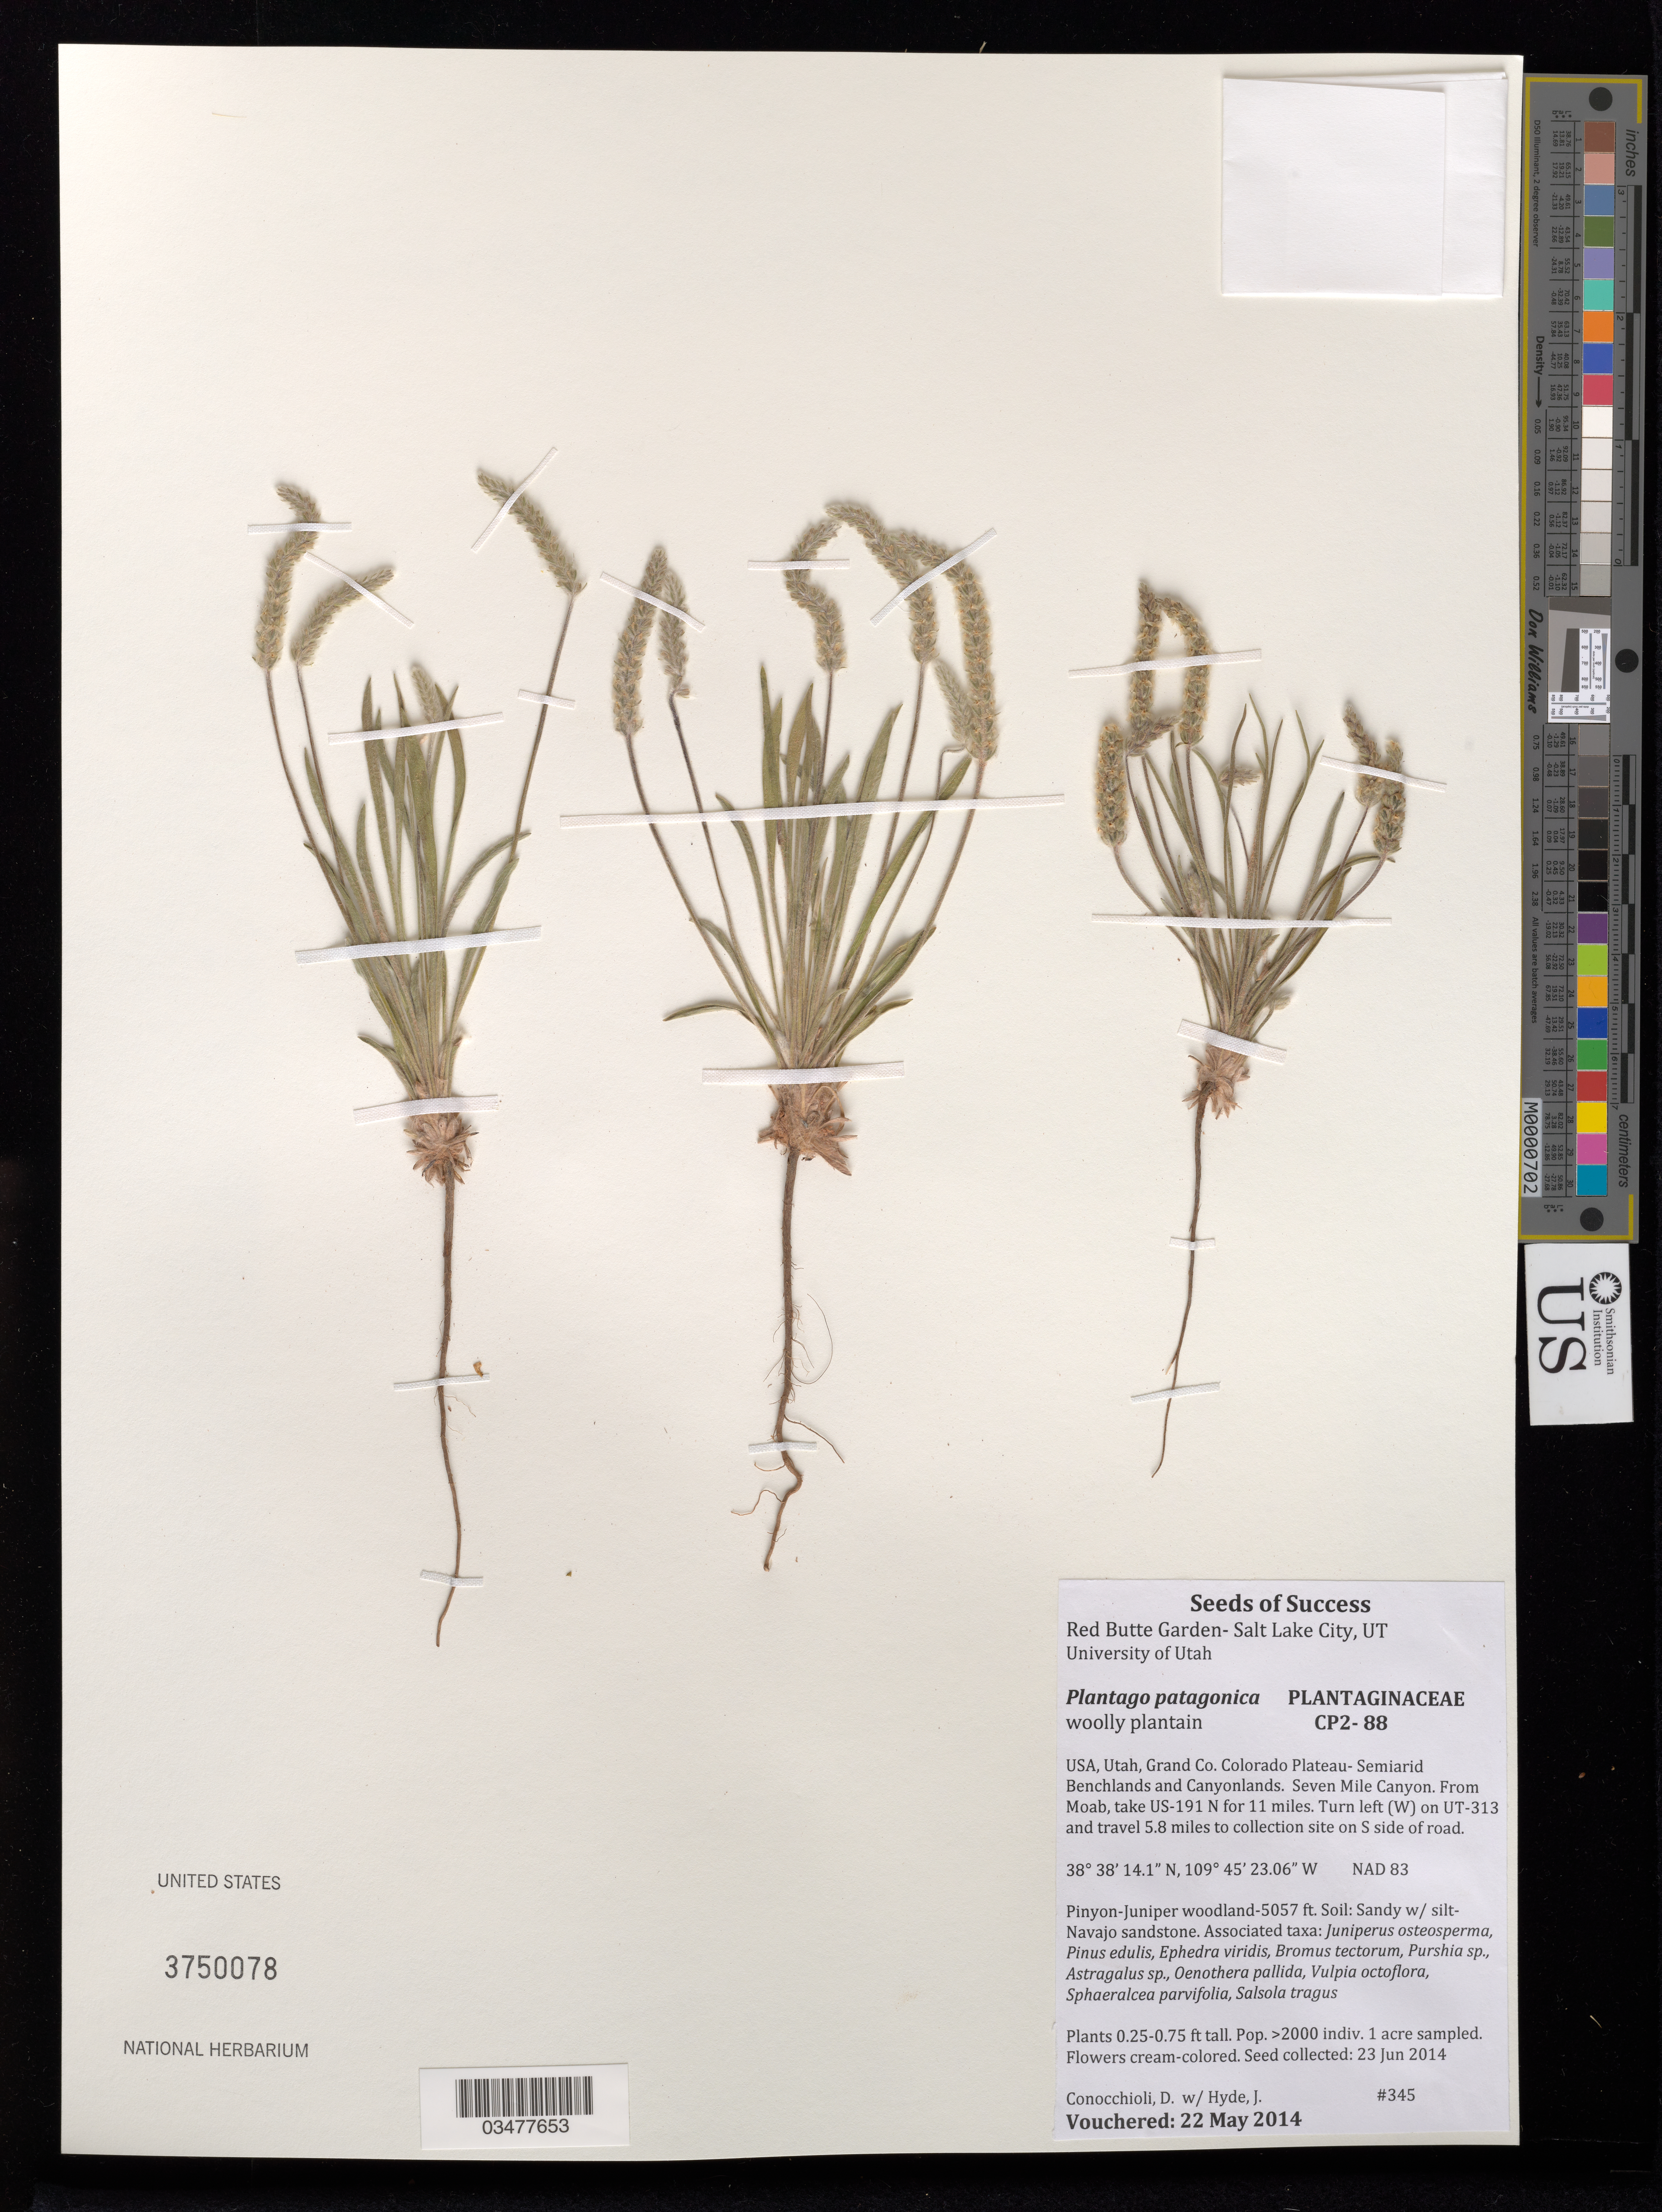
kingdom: Plantae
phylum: Tracheophyta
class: Magnoliopsida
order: Lamiales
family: Plantaginaceae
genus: Plantago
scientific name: Plantago patagonica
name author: Jacq.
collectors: D. Conocchioli & J. Hyde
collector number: CP2-88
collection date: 2014-05-22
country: United States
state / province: Utah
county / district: Grand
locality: Seven Mile Canyon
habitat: Pinyon-Juniper woodland. Soil: Sandy w/silt-Navajo sandstone. With Pinus edulis, Phedra viridis, Bromus tectorum, etc.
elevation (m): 1541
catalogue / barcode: US 3750078